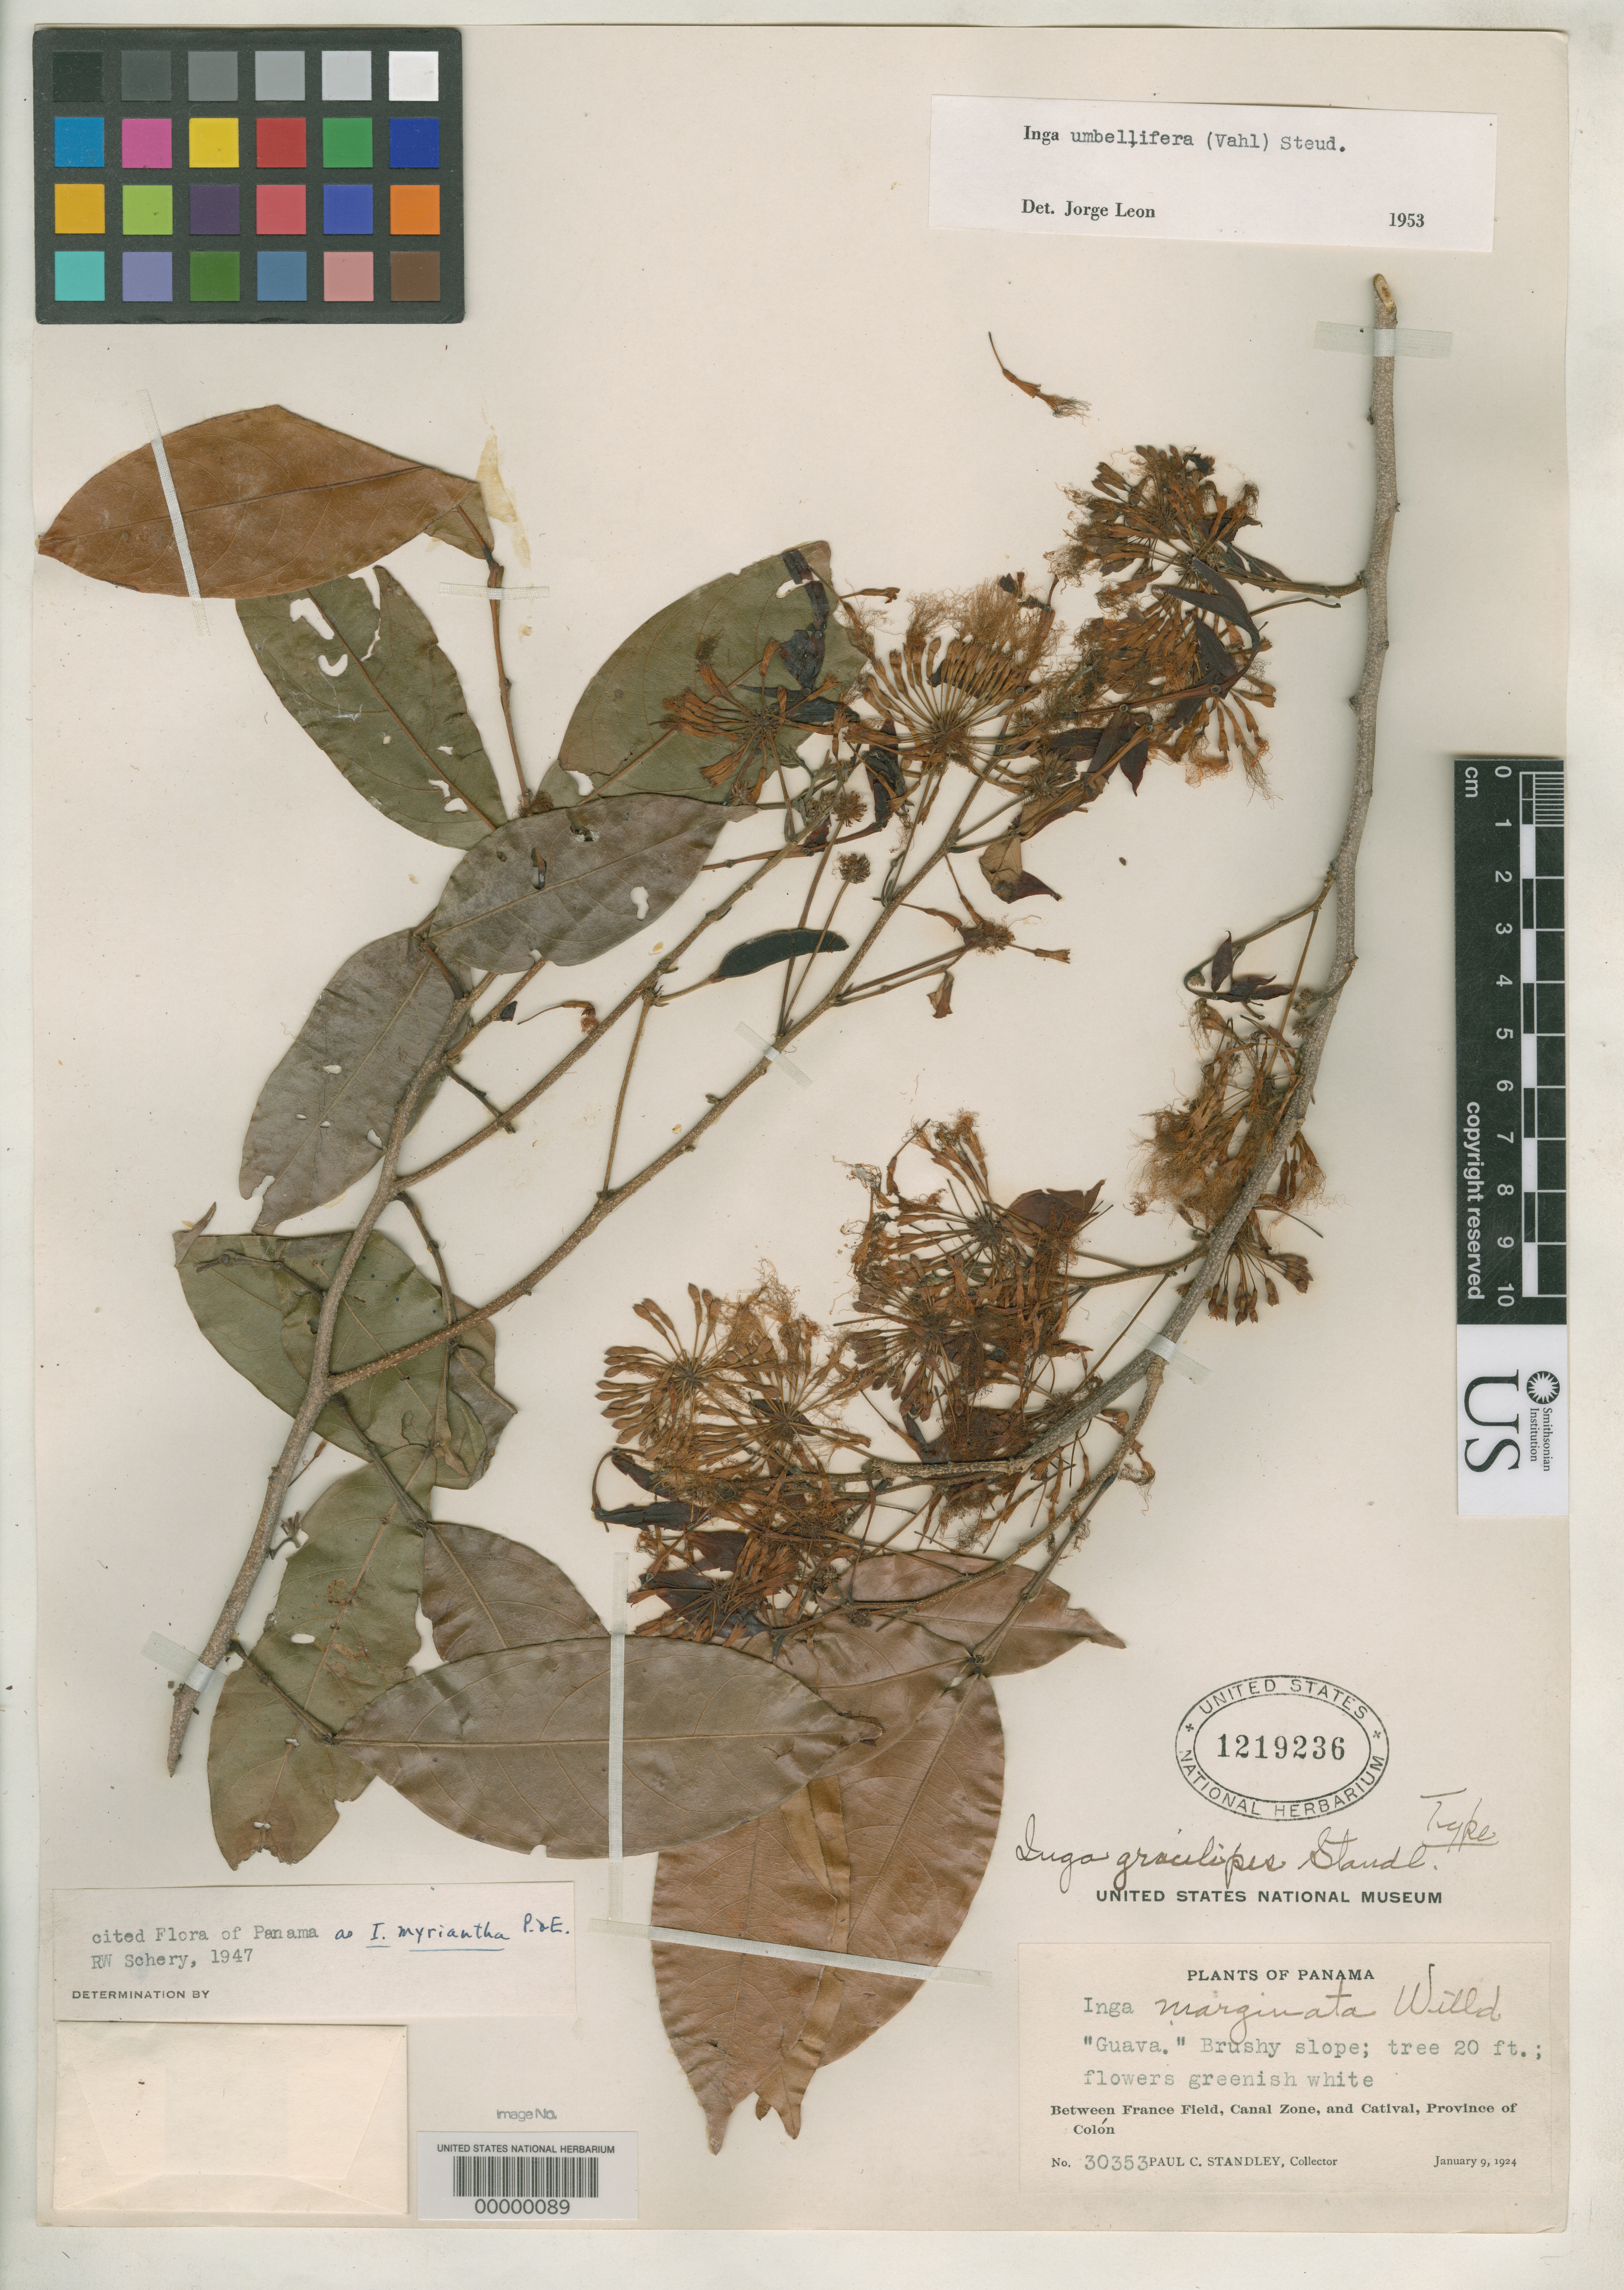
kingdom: Plantae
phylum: Tracheophyta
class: Magnoliopsida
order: Fabales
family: Fabaceae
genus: Inga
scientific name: Inga gracilipes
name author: Standl.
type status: Holotype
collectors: P. C. Standley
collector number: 30353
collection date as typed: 09 Jan 1924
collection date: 1924-01-09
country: Panama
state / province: Colón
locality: Between France Field and Catival.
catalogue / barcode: US 1219236